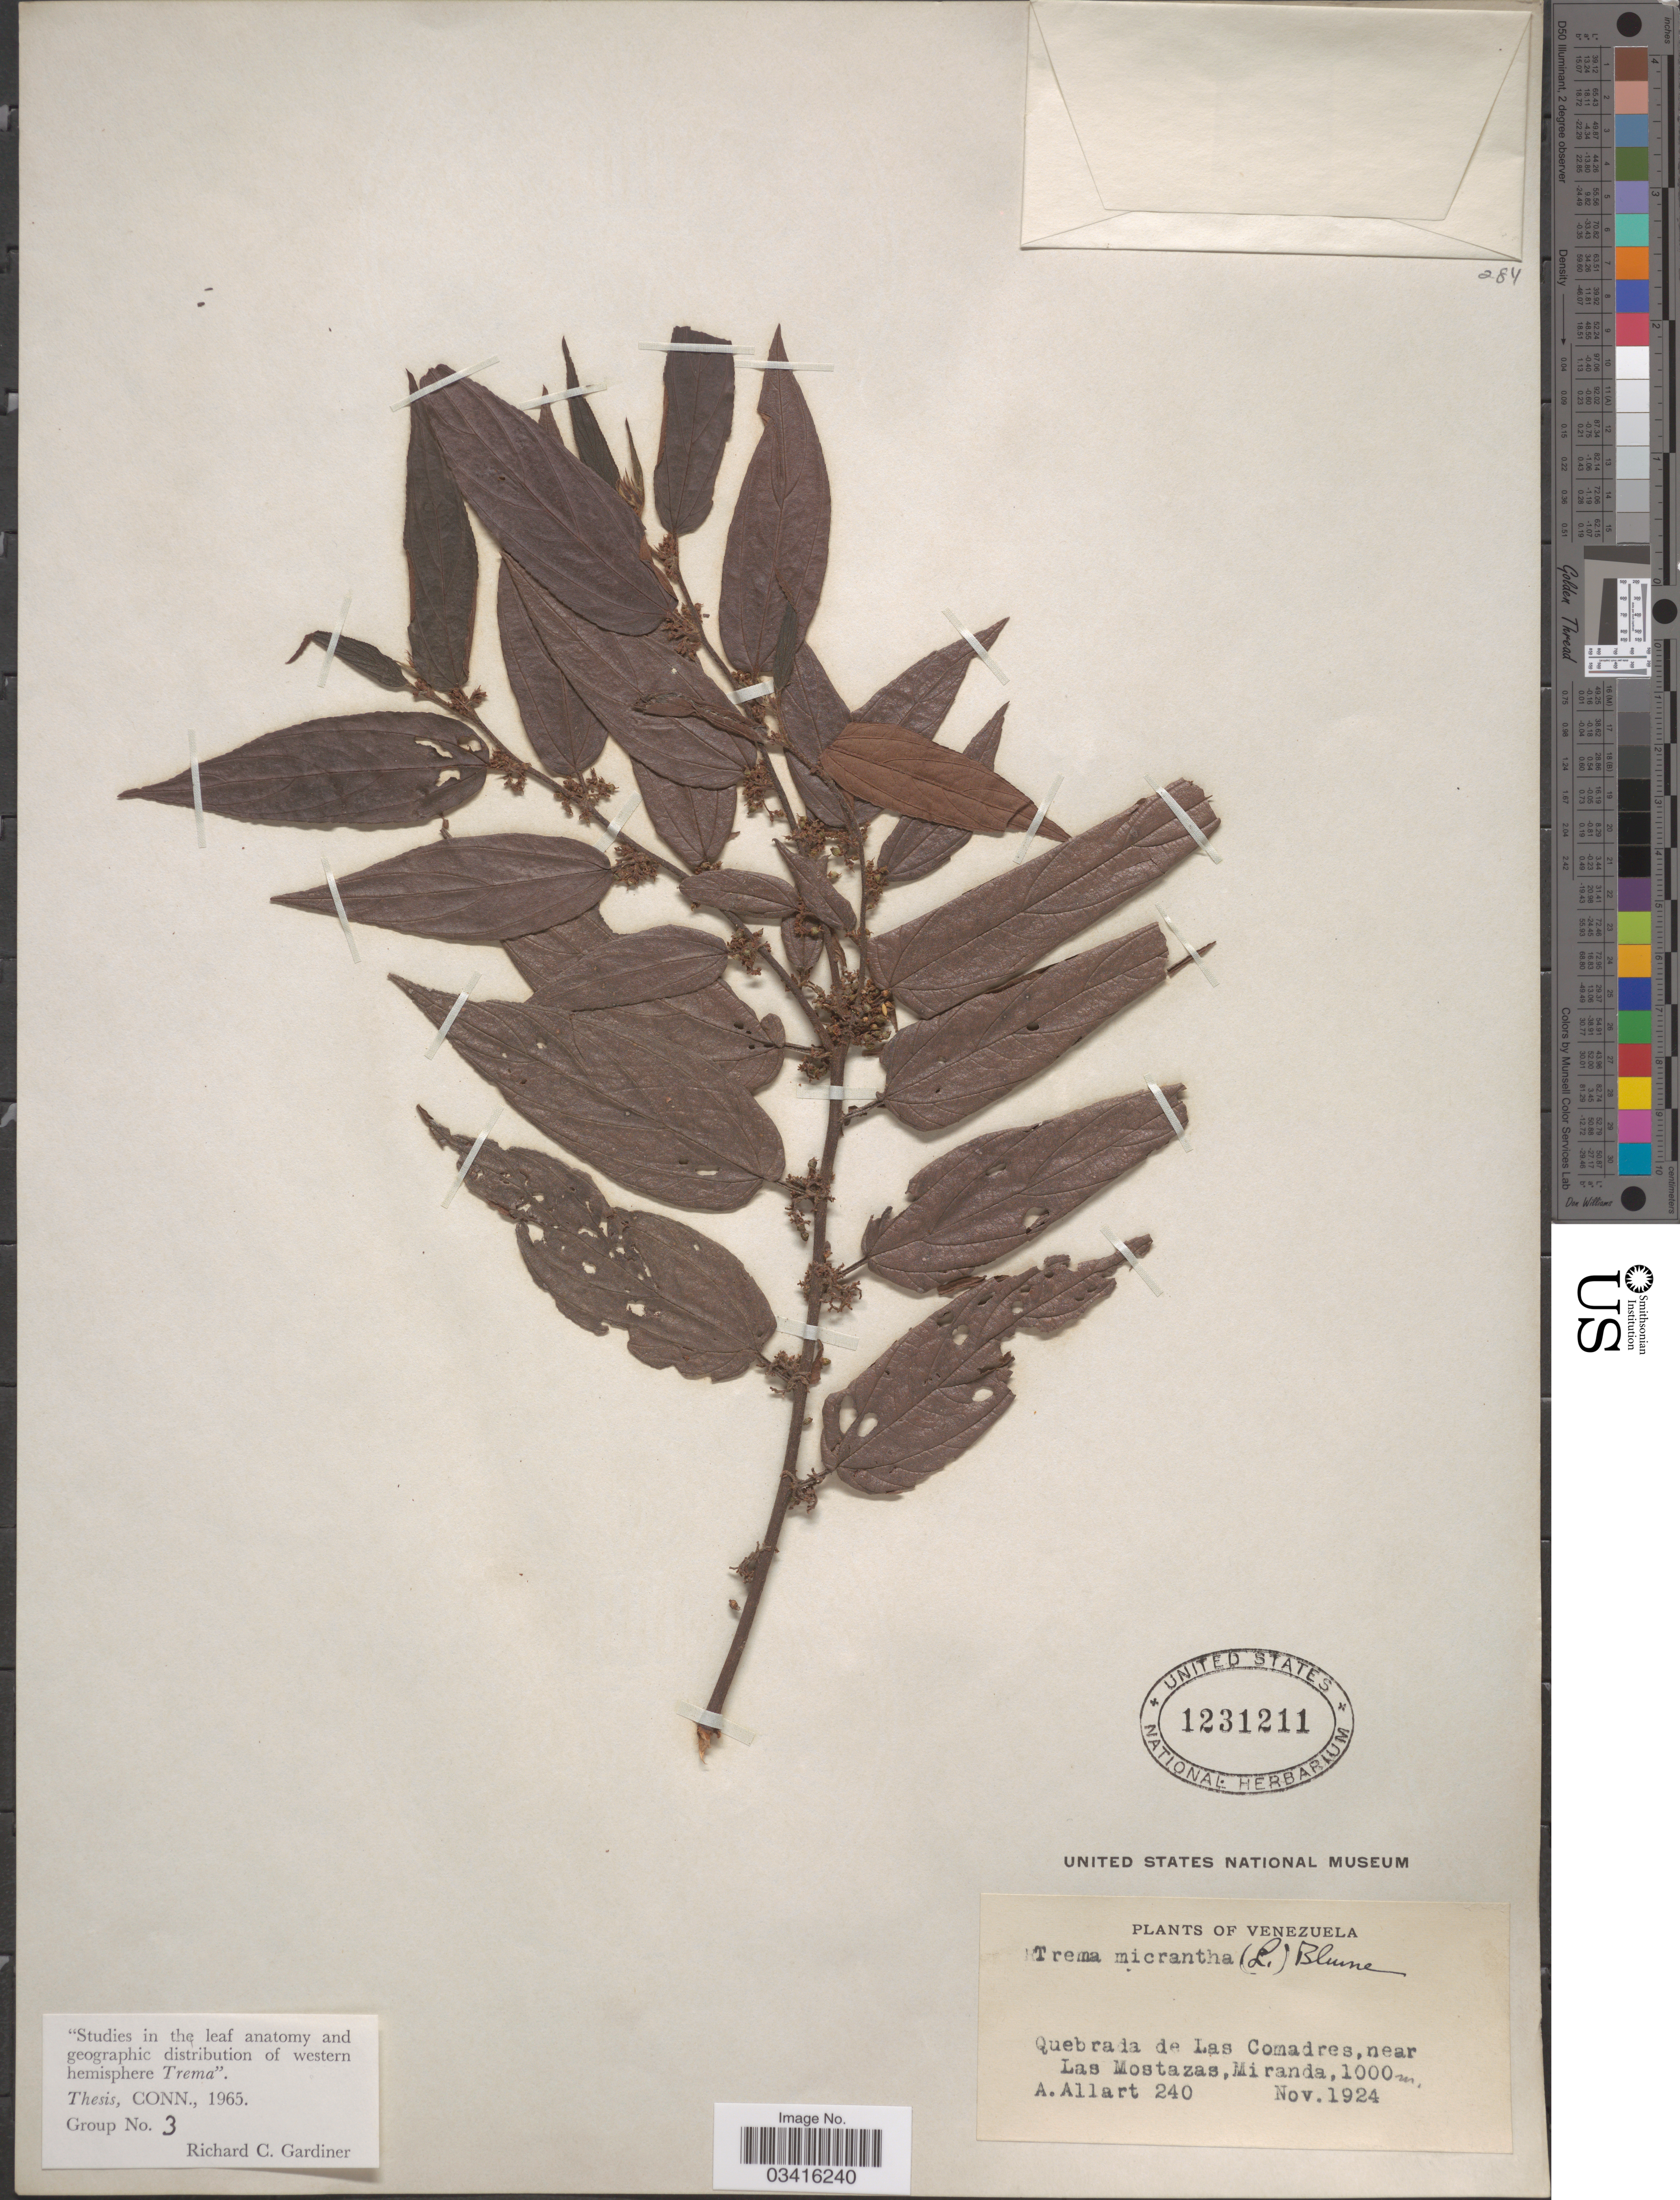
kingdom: Plantae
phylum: Tracheophyta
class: Magnoliopsida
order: Rosales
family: Cannabaceae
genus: Trema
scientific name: Trema micranthum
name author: (L.) Blume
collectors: A. Allart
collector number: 240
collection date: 1924-11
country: Venezuela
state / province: Miranda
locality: Quebrada de Las Comadres, near Las Mostazas.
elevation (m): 1000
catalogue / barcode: US 1231211